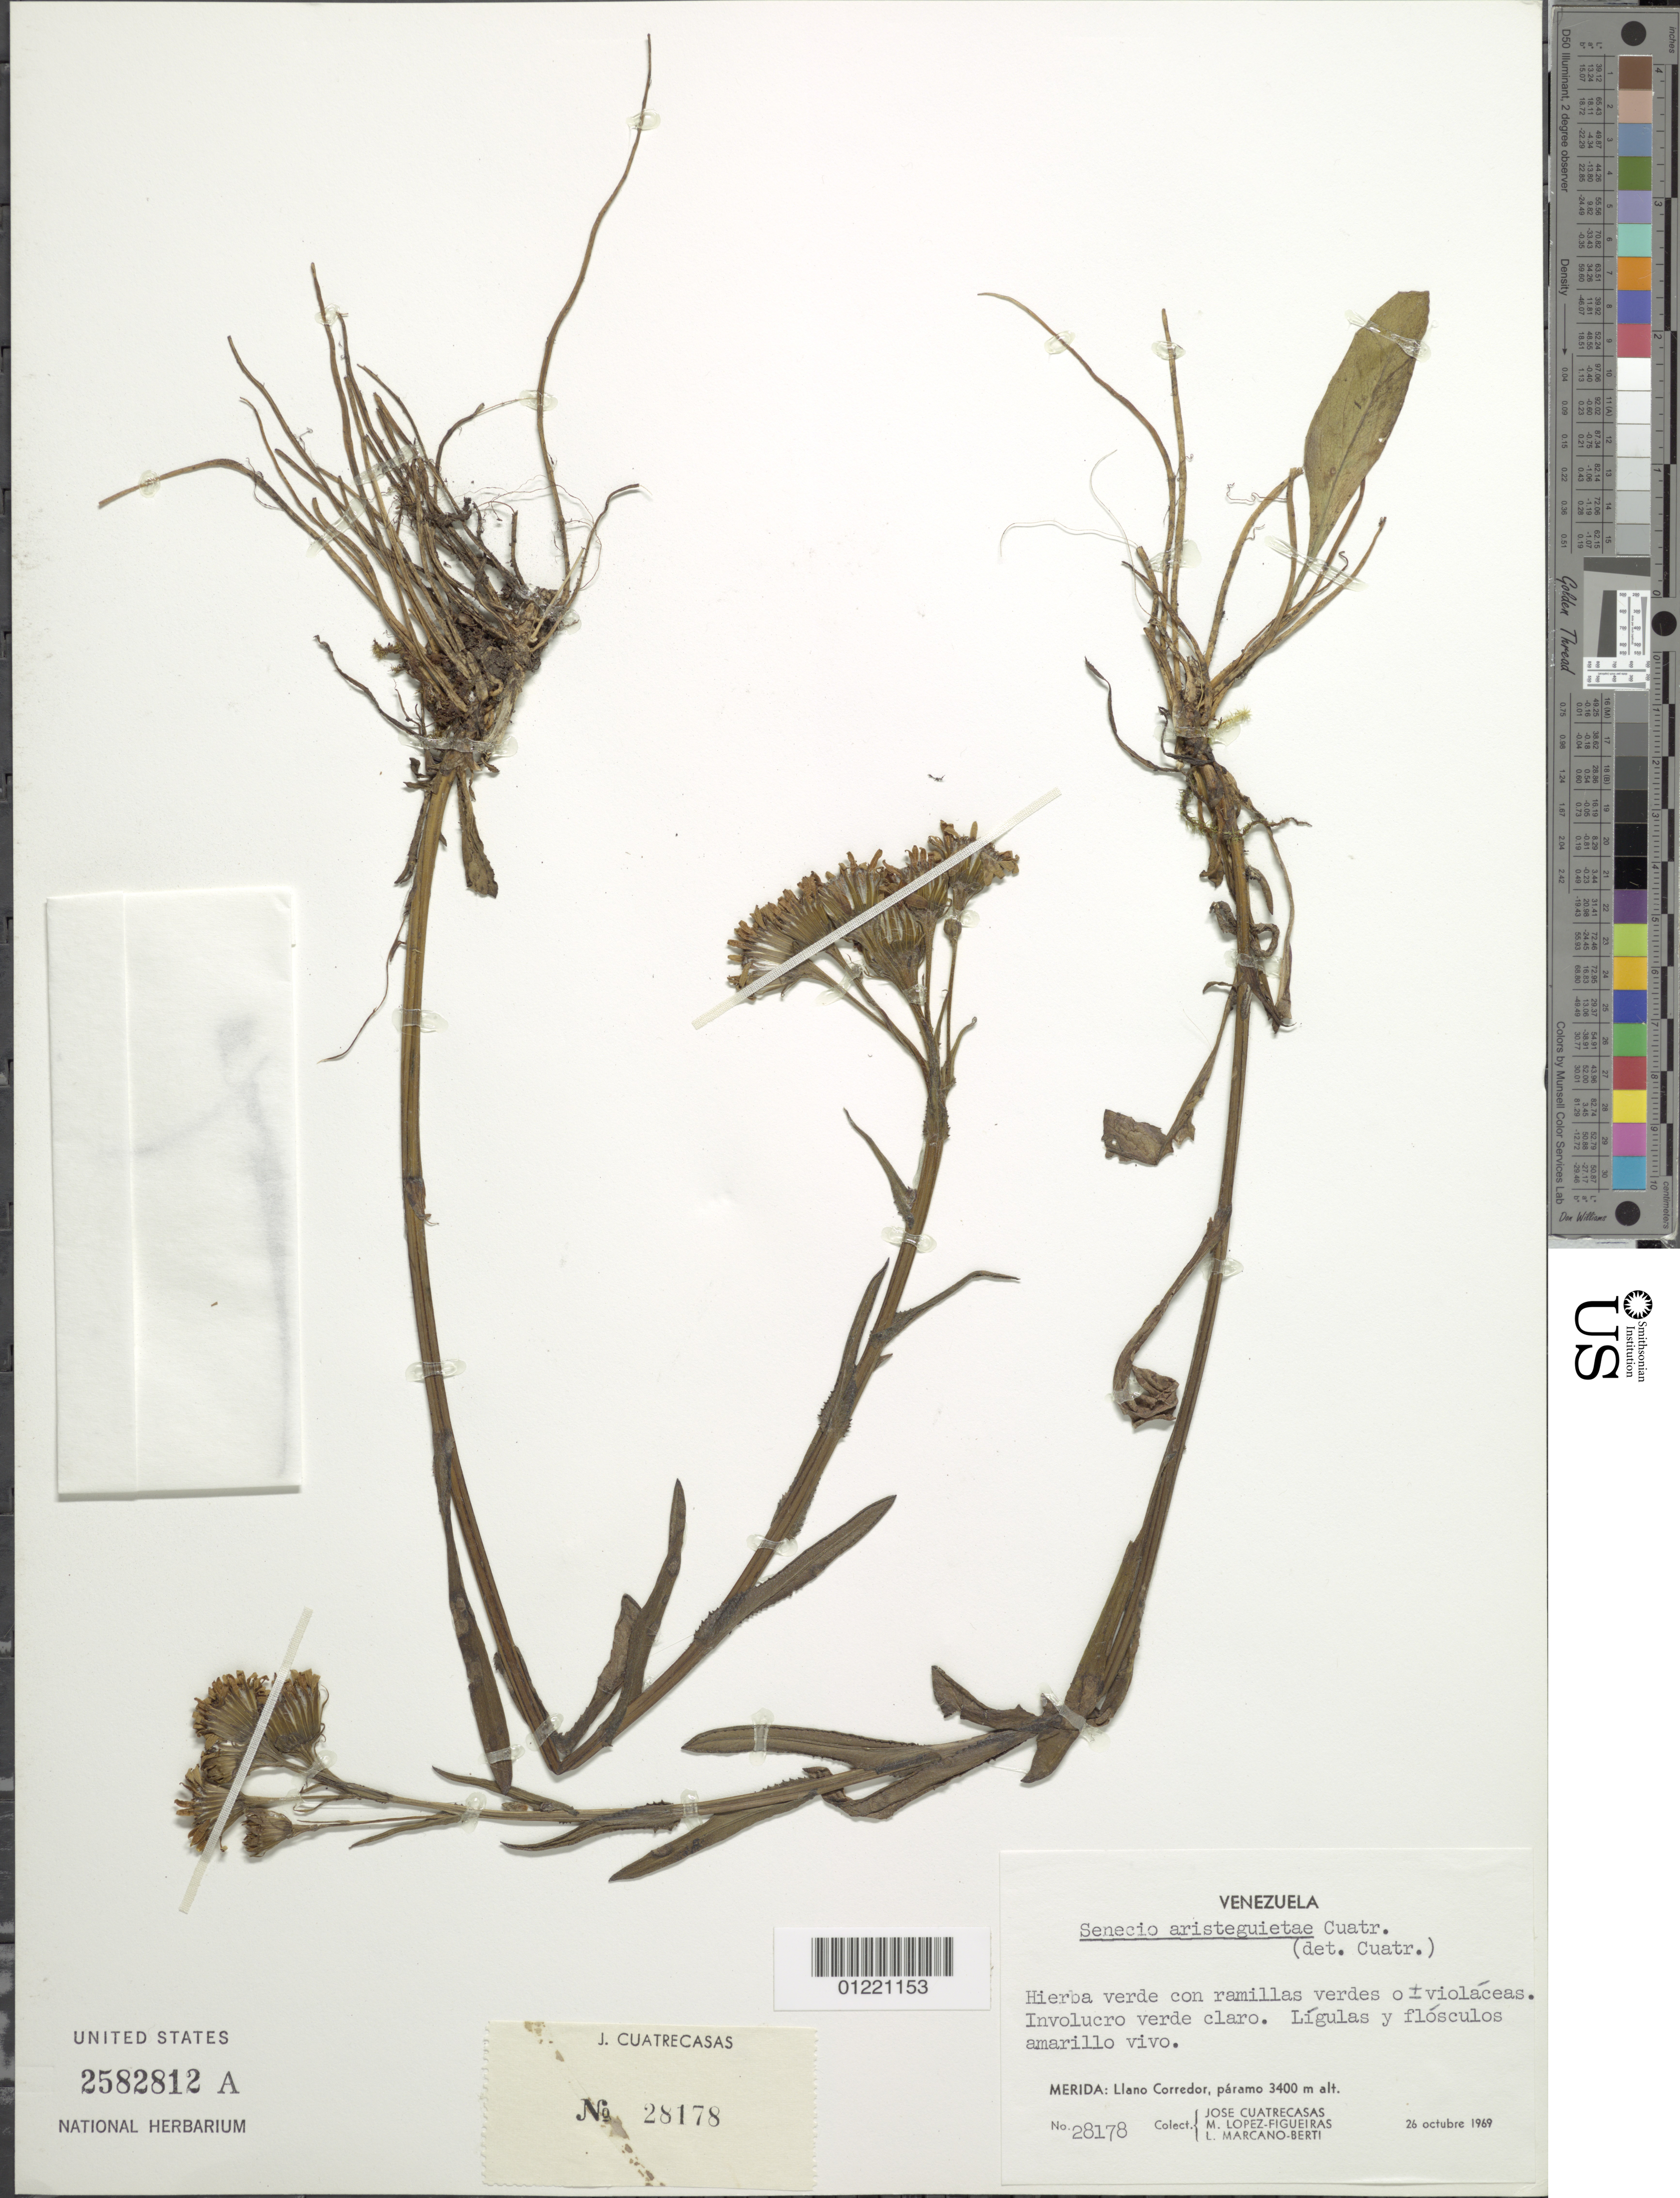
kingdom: Plantae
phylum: Tracheophyta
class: Magnoliopsida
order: Asterales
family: Asteraceae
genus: Senecio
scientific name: Senecio aristeguietae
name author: Cuatrec.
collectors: J. Cuatrecasas, M. López Figueiras & L. Marcano-Berti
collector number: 28178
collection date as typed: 26 Oct 1969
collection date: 1969-10-26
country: Venezuela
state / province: Mérida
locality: Llano Corredor, paramo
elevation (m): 3400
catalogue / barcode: US 2582812A